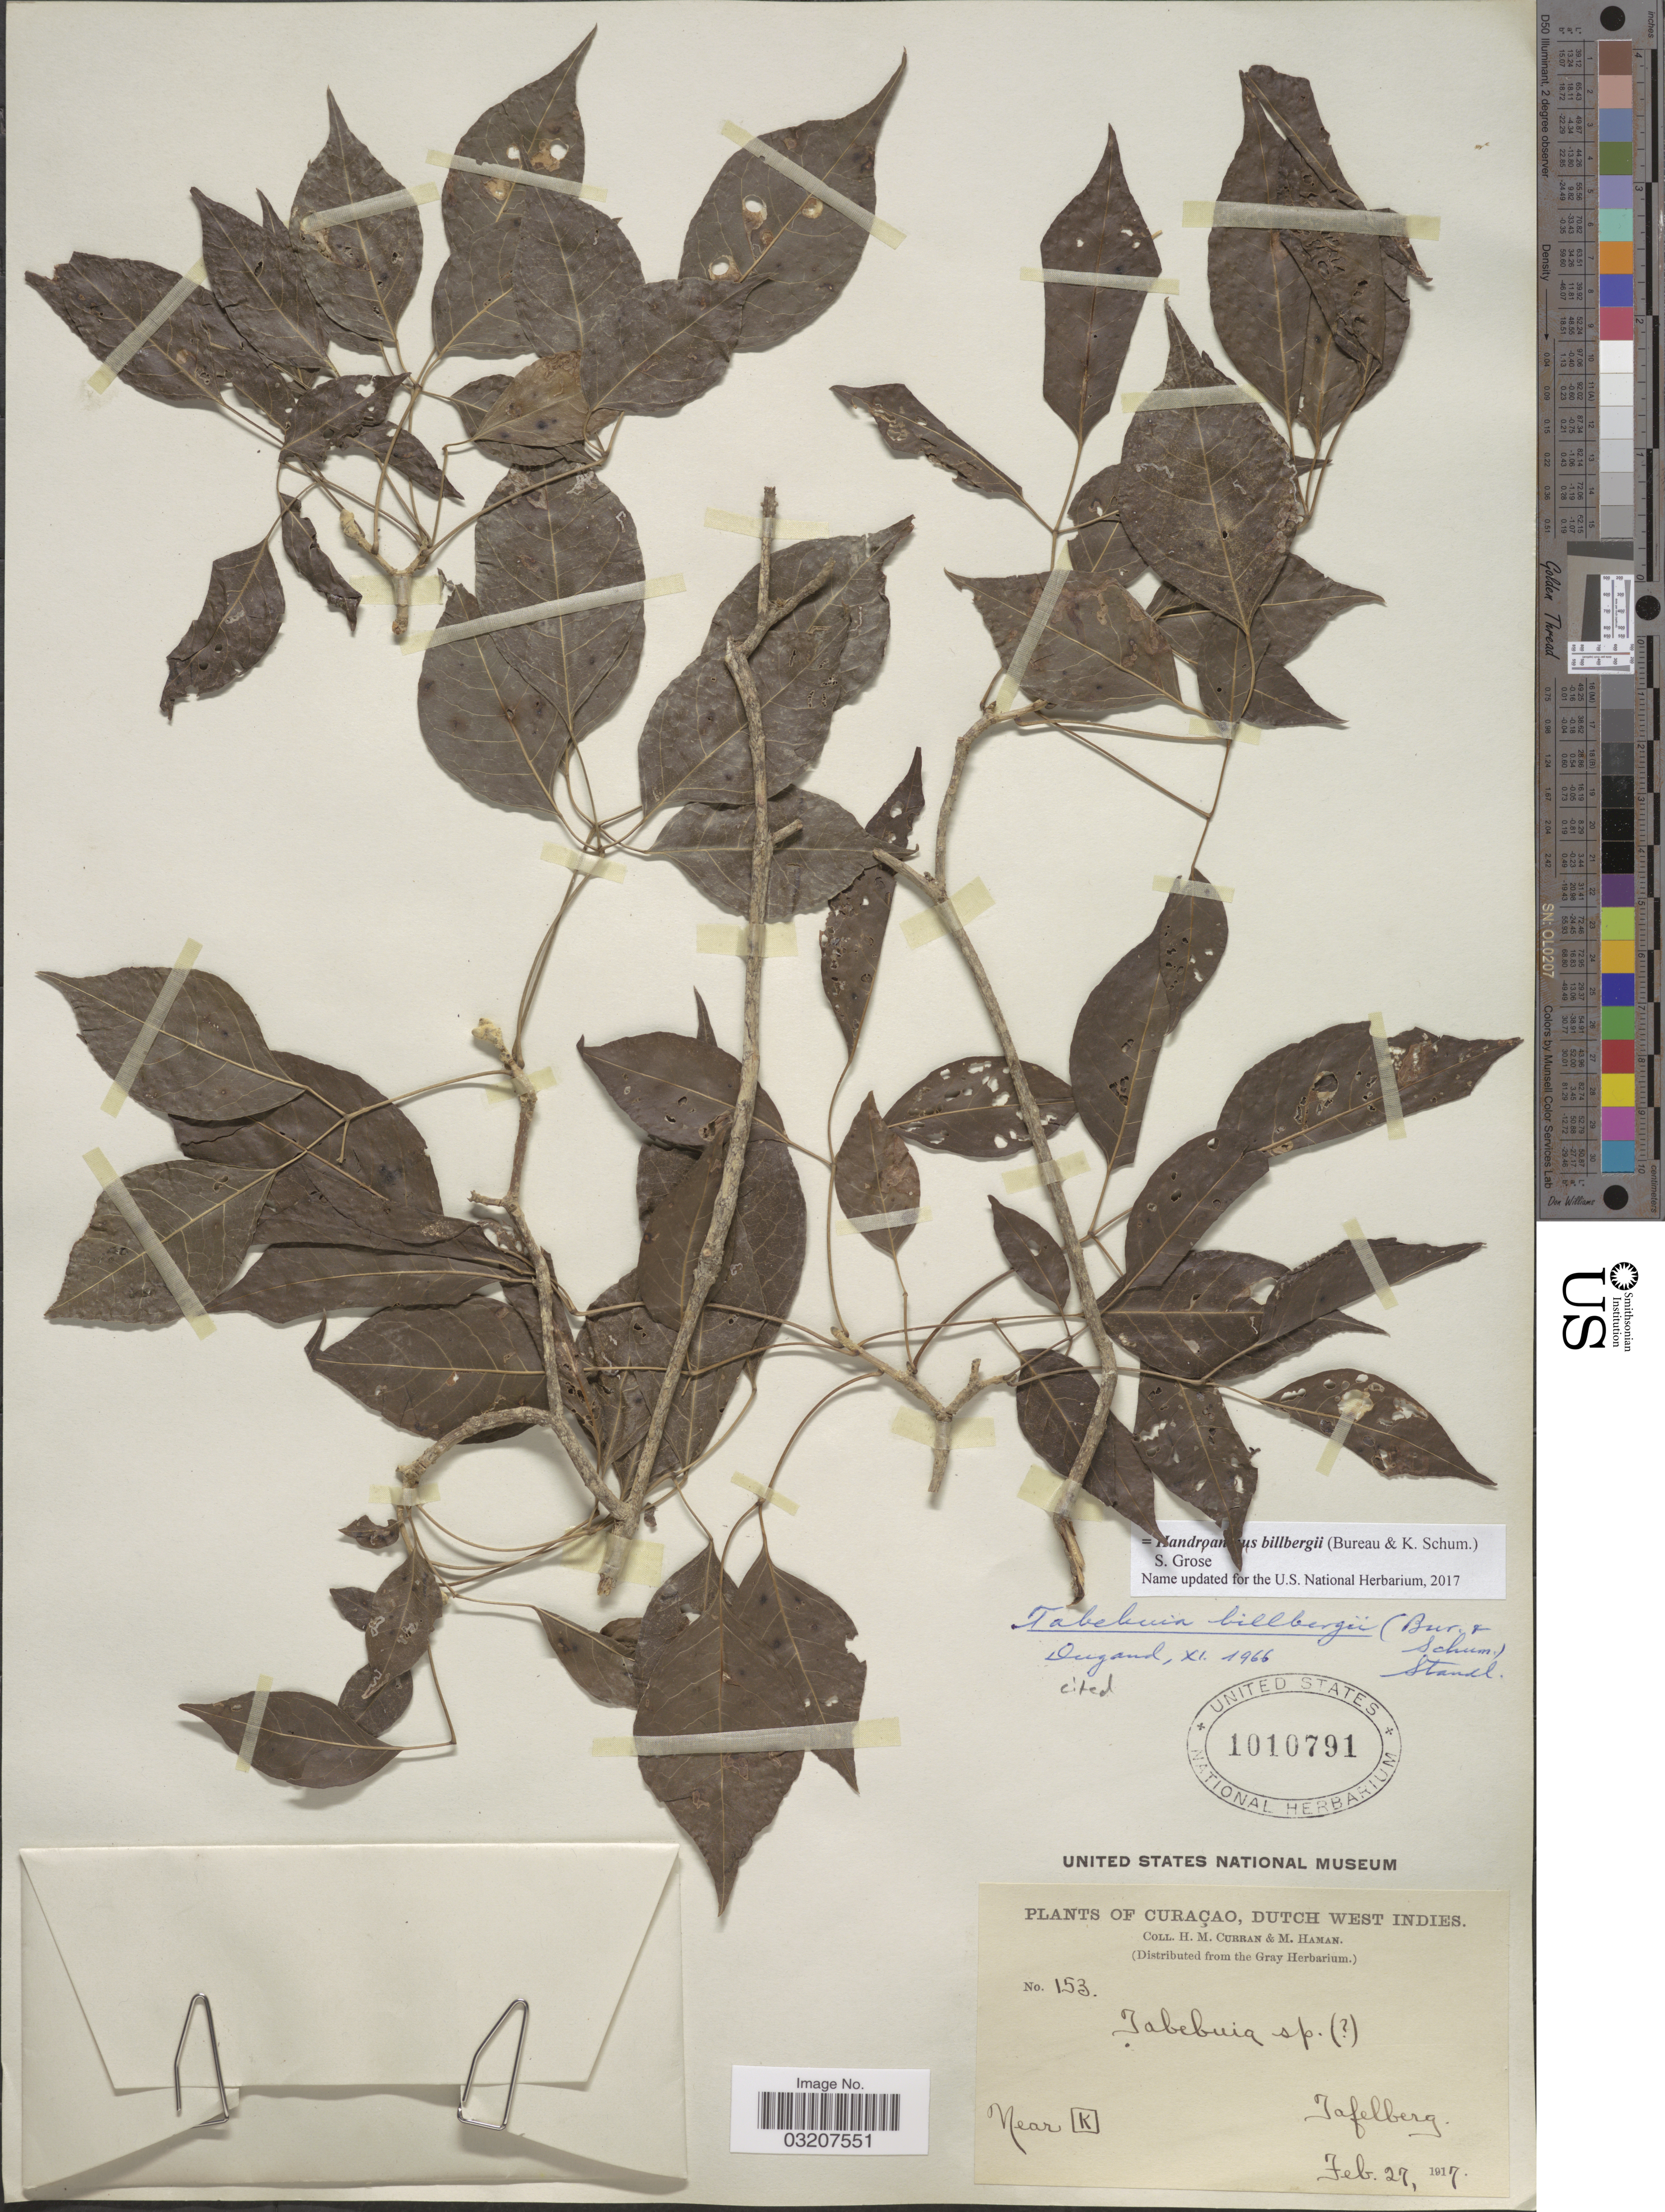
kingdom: Plantae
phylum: Tracheophyta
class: Magnoliopsida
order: Lamiales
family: Bignoniaceae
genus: Handroanthus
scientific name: Handroanthus billbergii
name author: (Bureau & K. Schum.) S.O. Grose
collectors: H. M. Curran & M. Haman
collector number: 153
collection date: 1917-02-27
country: Curaçao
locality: Dutch West Indies. Tafelberg. Near K.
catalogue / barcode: US 1010791